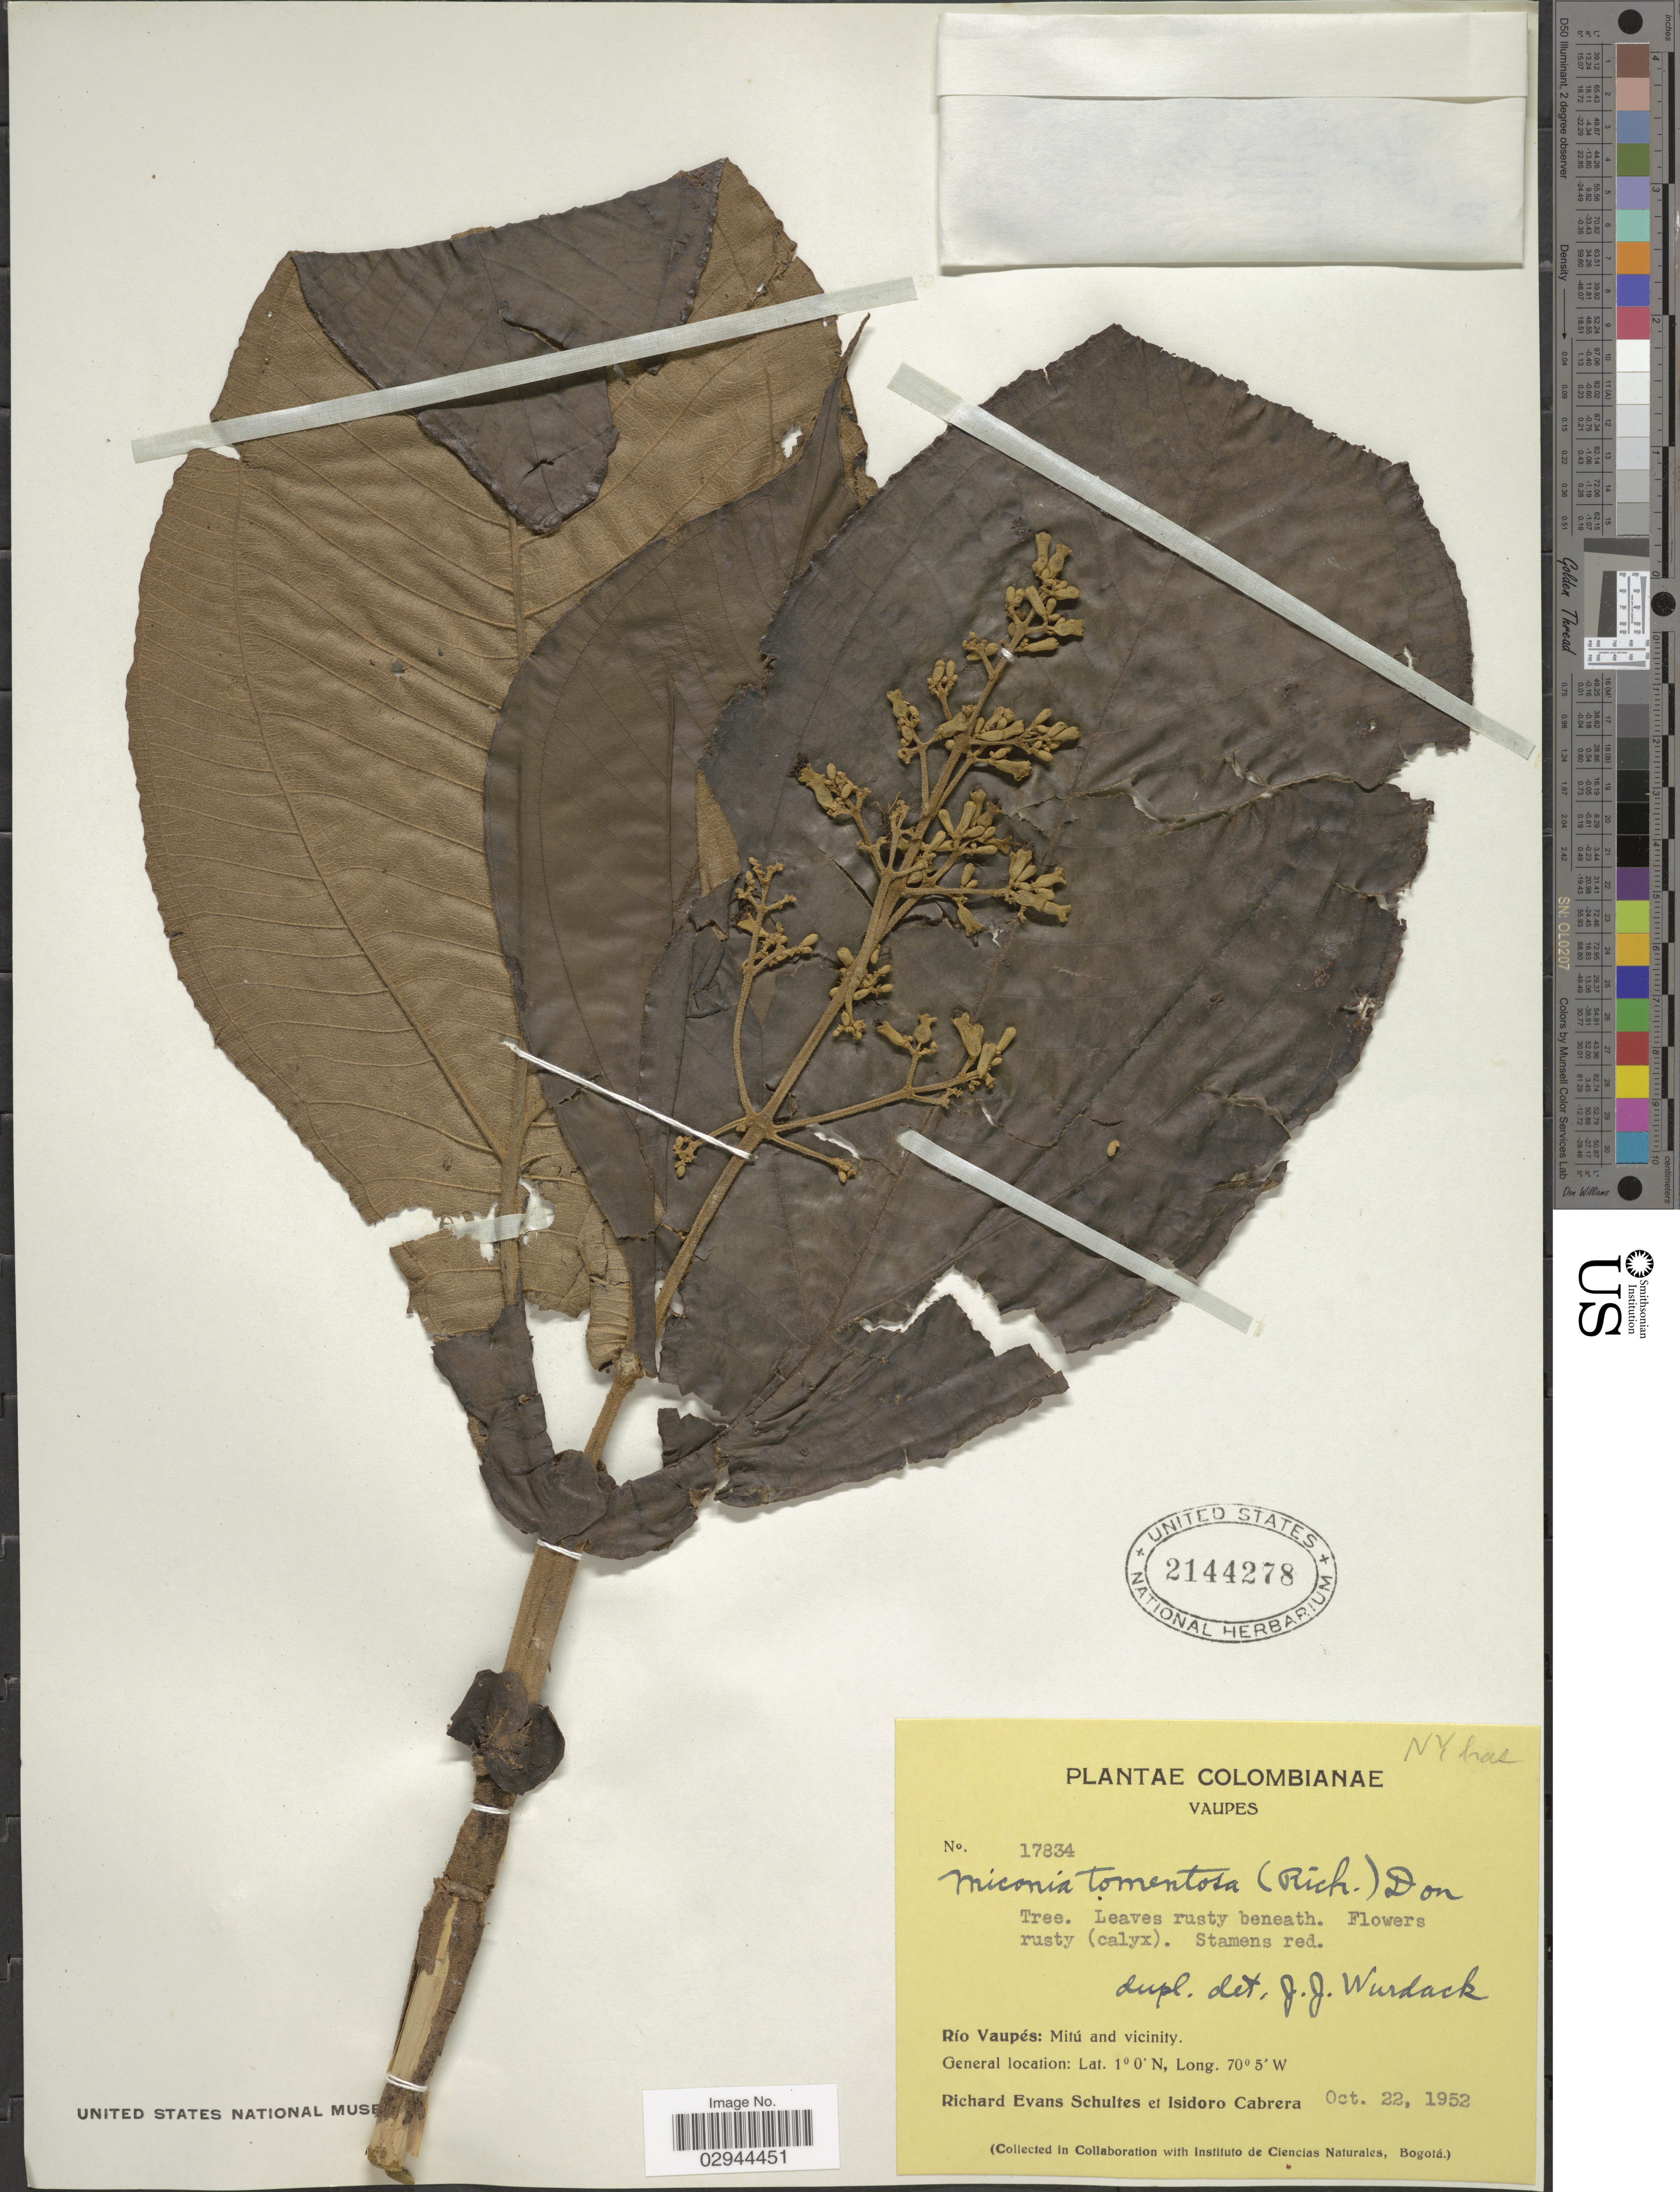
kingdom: Plantae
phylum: Tracheophyta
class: Magnoliopsida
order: Myrtales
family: Melastomataceae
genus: Miconia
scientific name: Miconia tomentosa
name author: (Rich.) D. Don ex DC.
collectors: R. E. Schultes & I. Cabrera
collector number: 17834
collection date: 1952-10-22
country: Colombia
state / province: Vaupés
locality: Río Vaupés: Mitú and vicinity.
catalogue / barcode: US 2144278